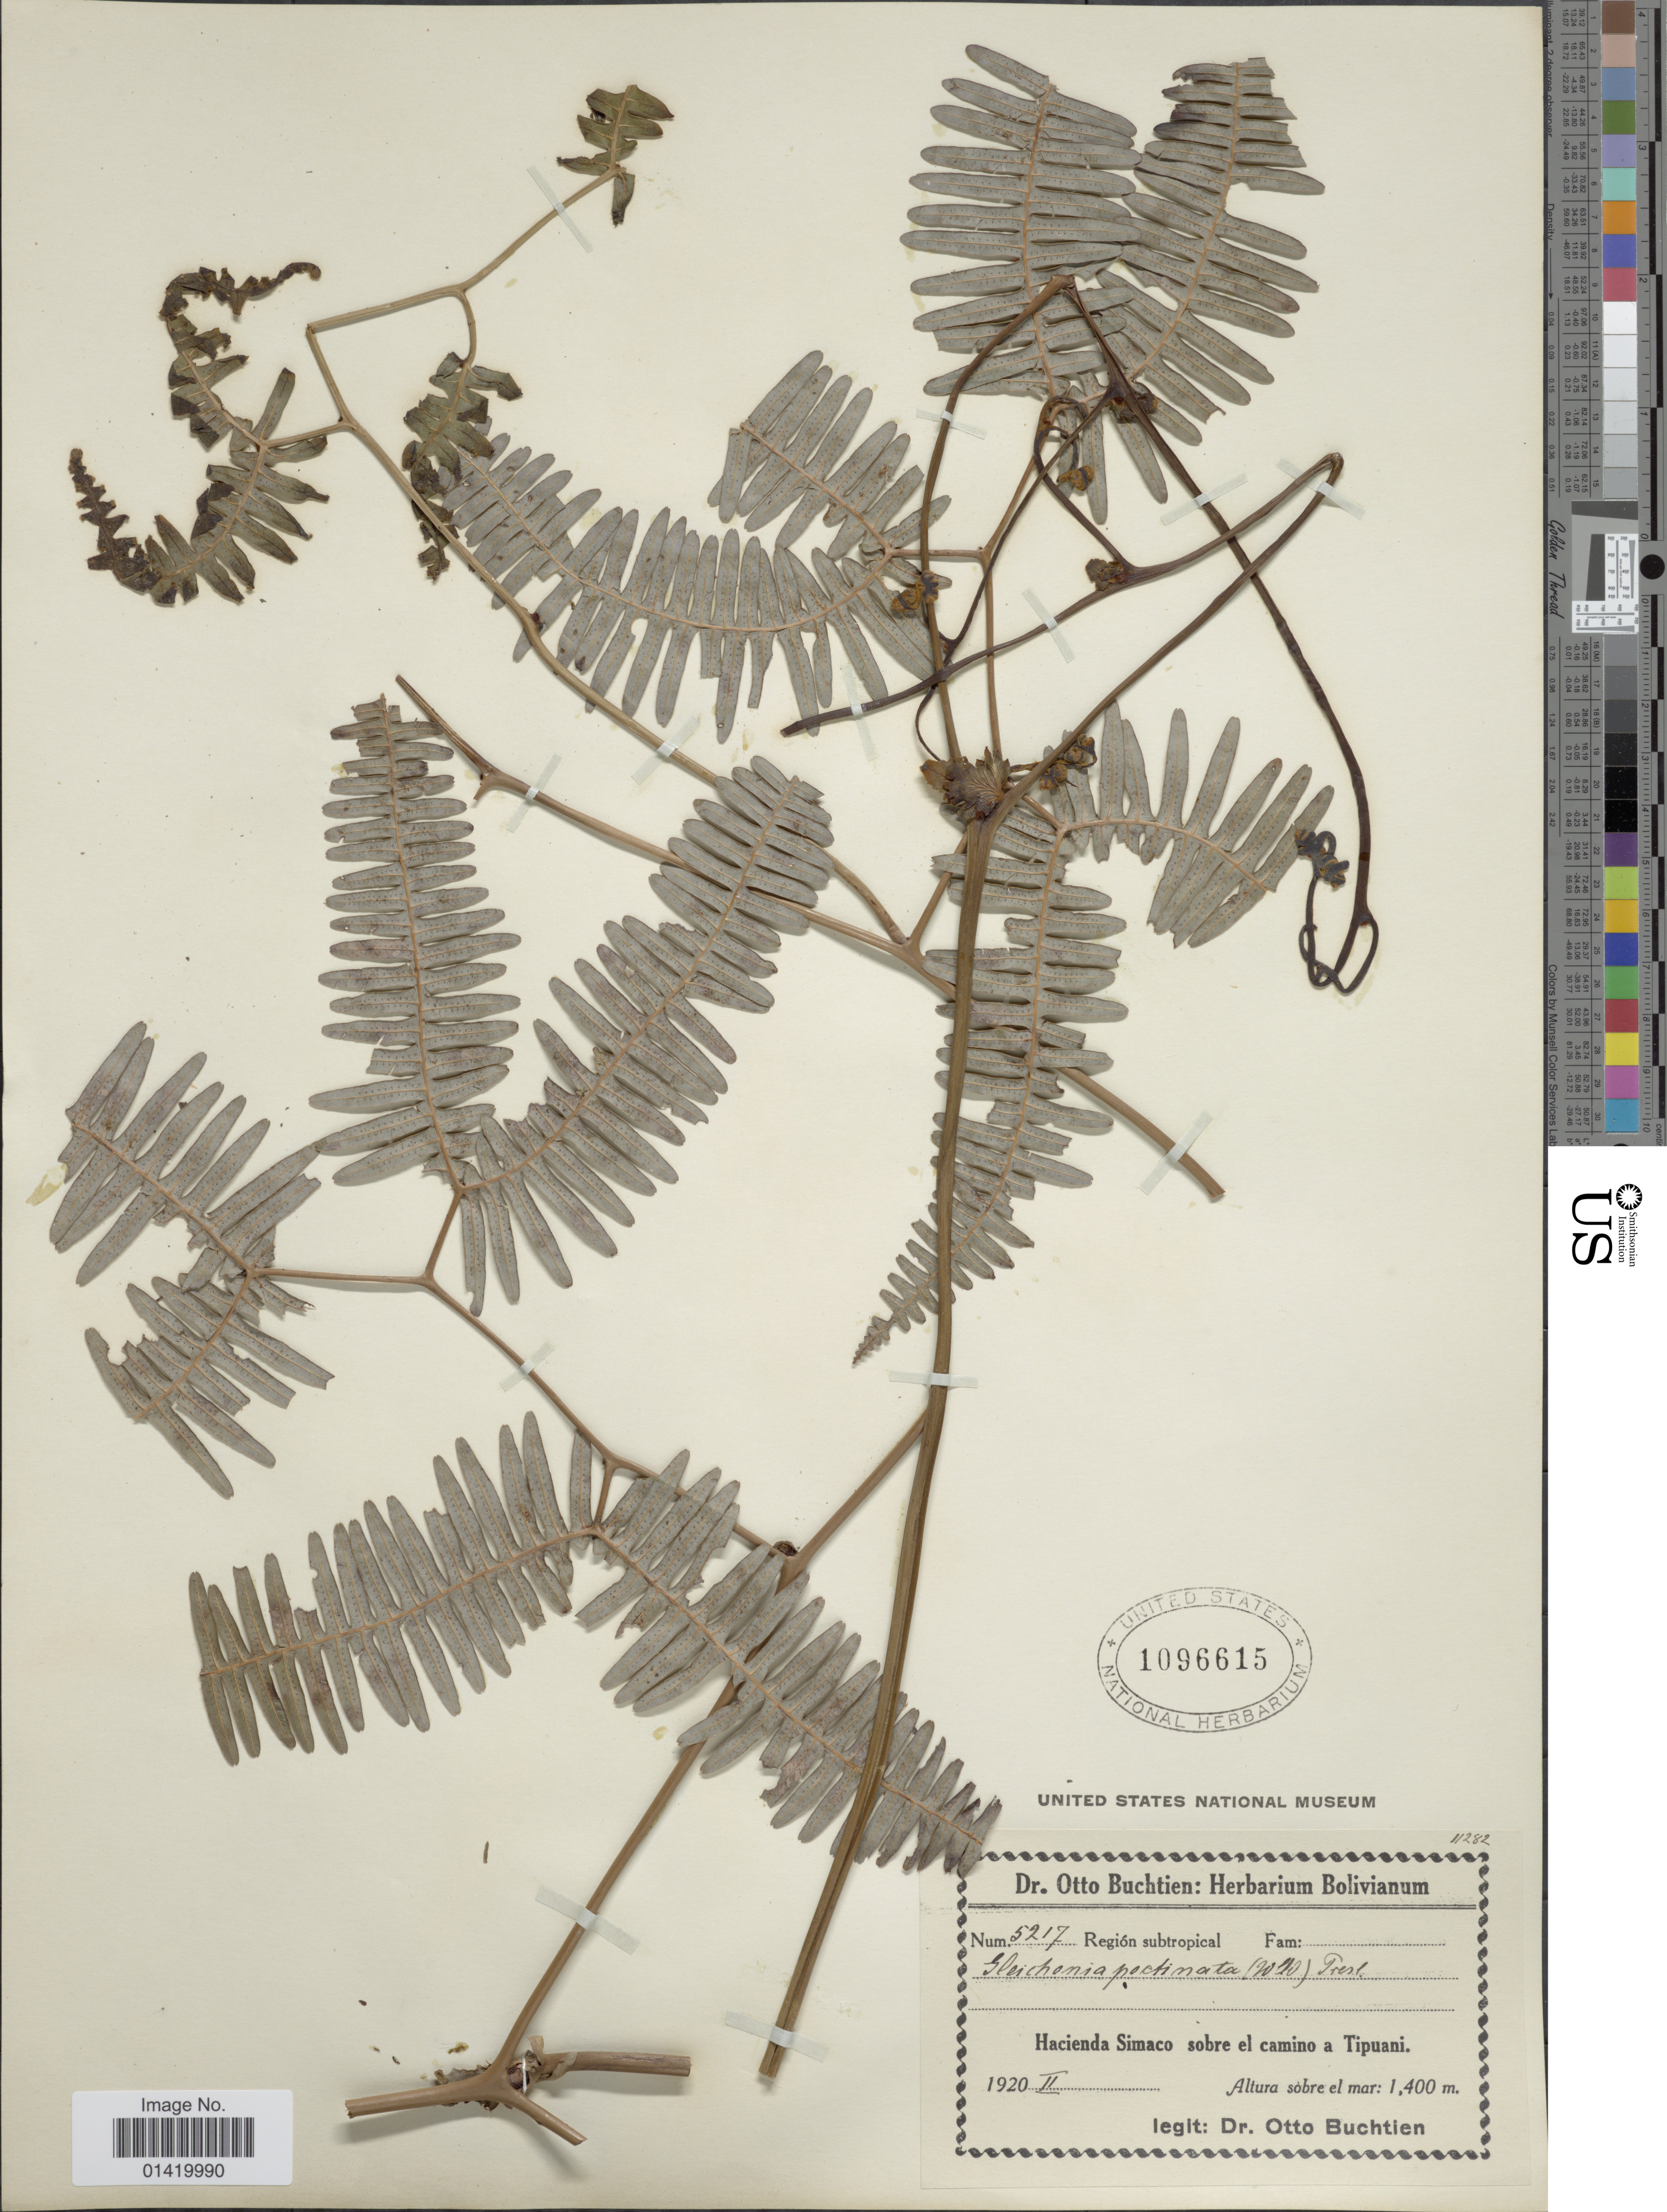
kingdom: Plantae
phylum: Tracheophyta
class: Polypodiopsida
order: Gleicheniales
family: Gleicheniaceae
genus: Gleichenella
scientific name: Gleichenella pectinata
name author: (Willd.) Ching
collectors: O. Buchtien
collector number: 5217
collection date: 1920-02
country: Bolivia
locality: Hacienda Simaco sobre el camino a Tipuani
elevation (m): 1400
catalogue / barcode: US 1096615